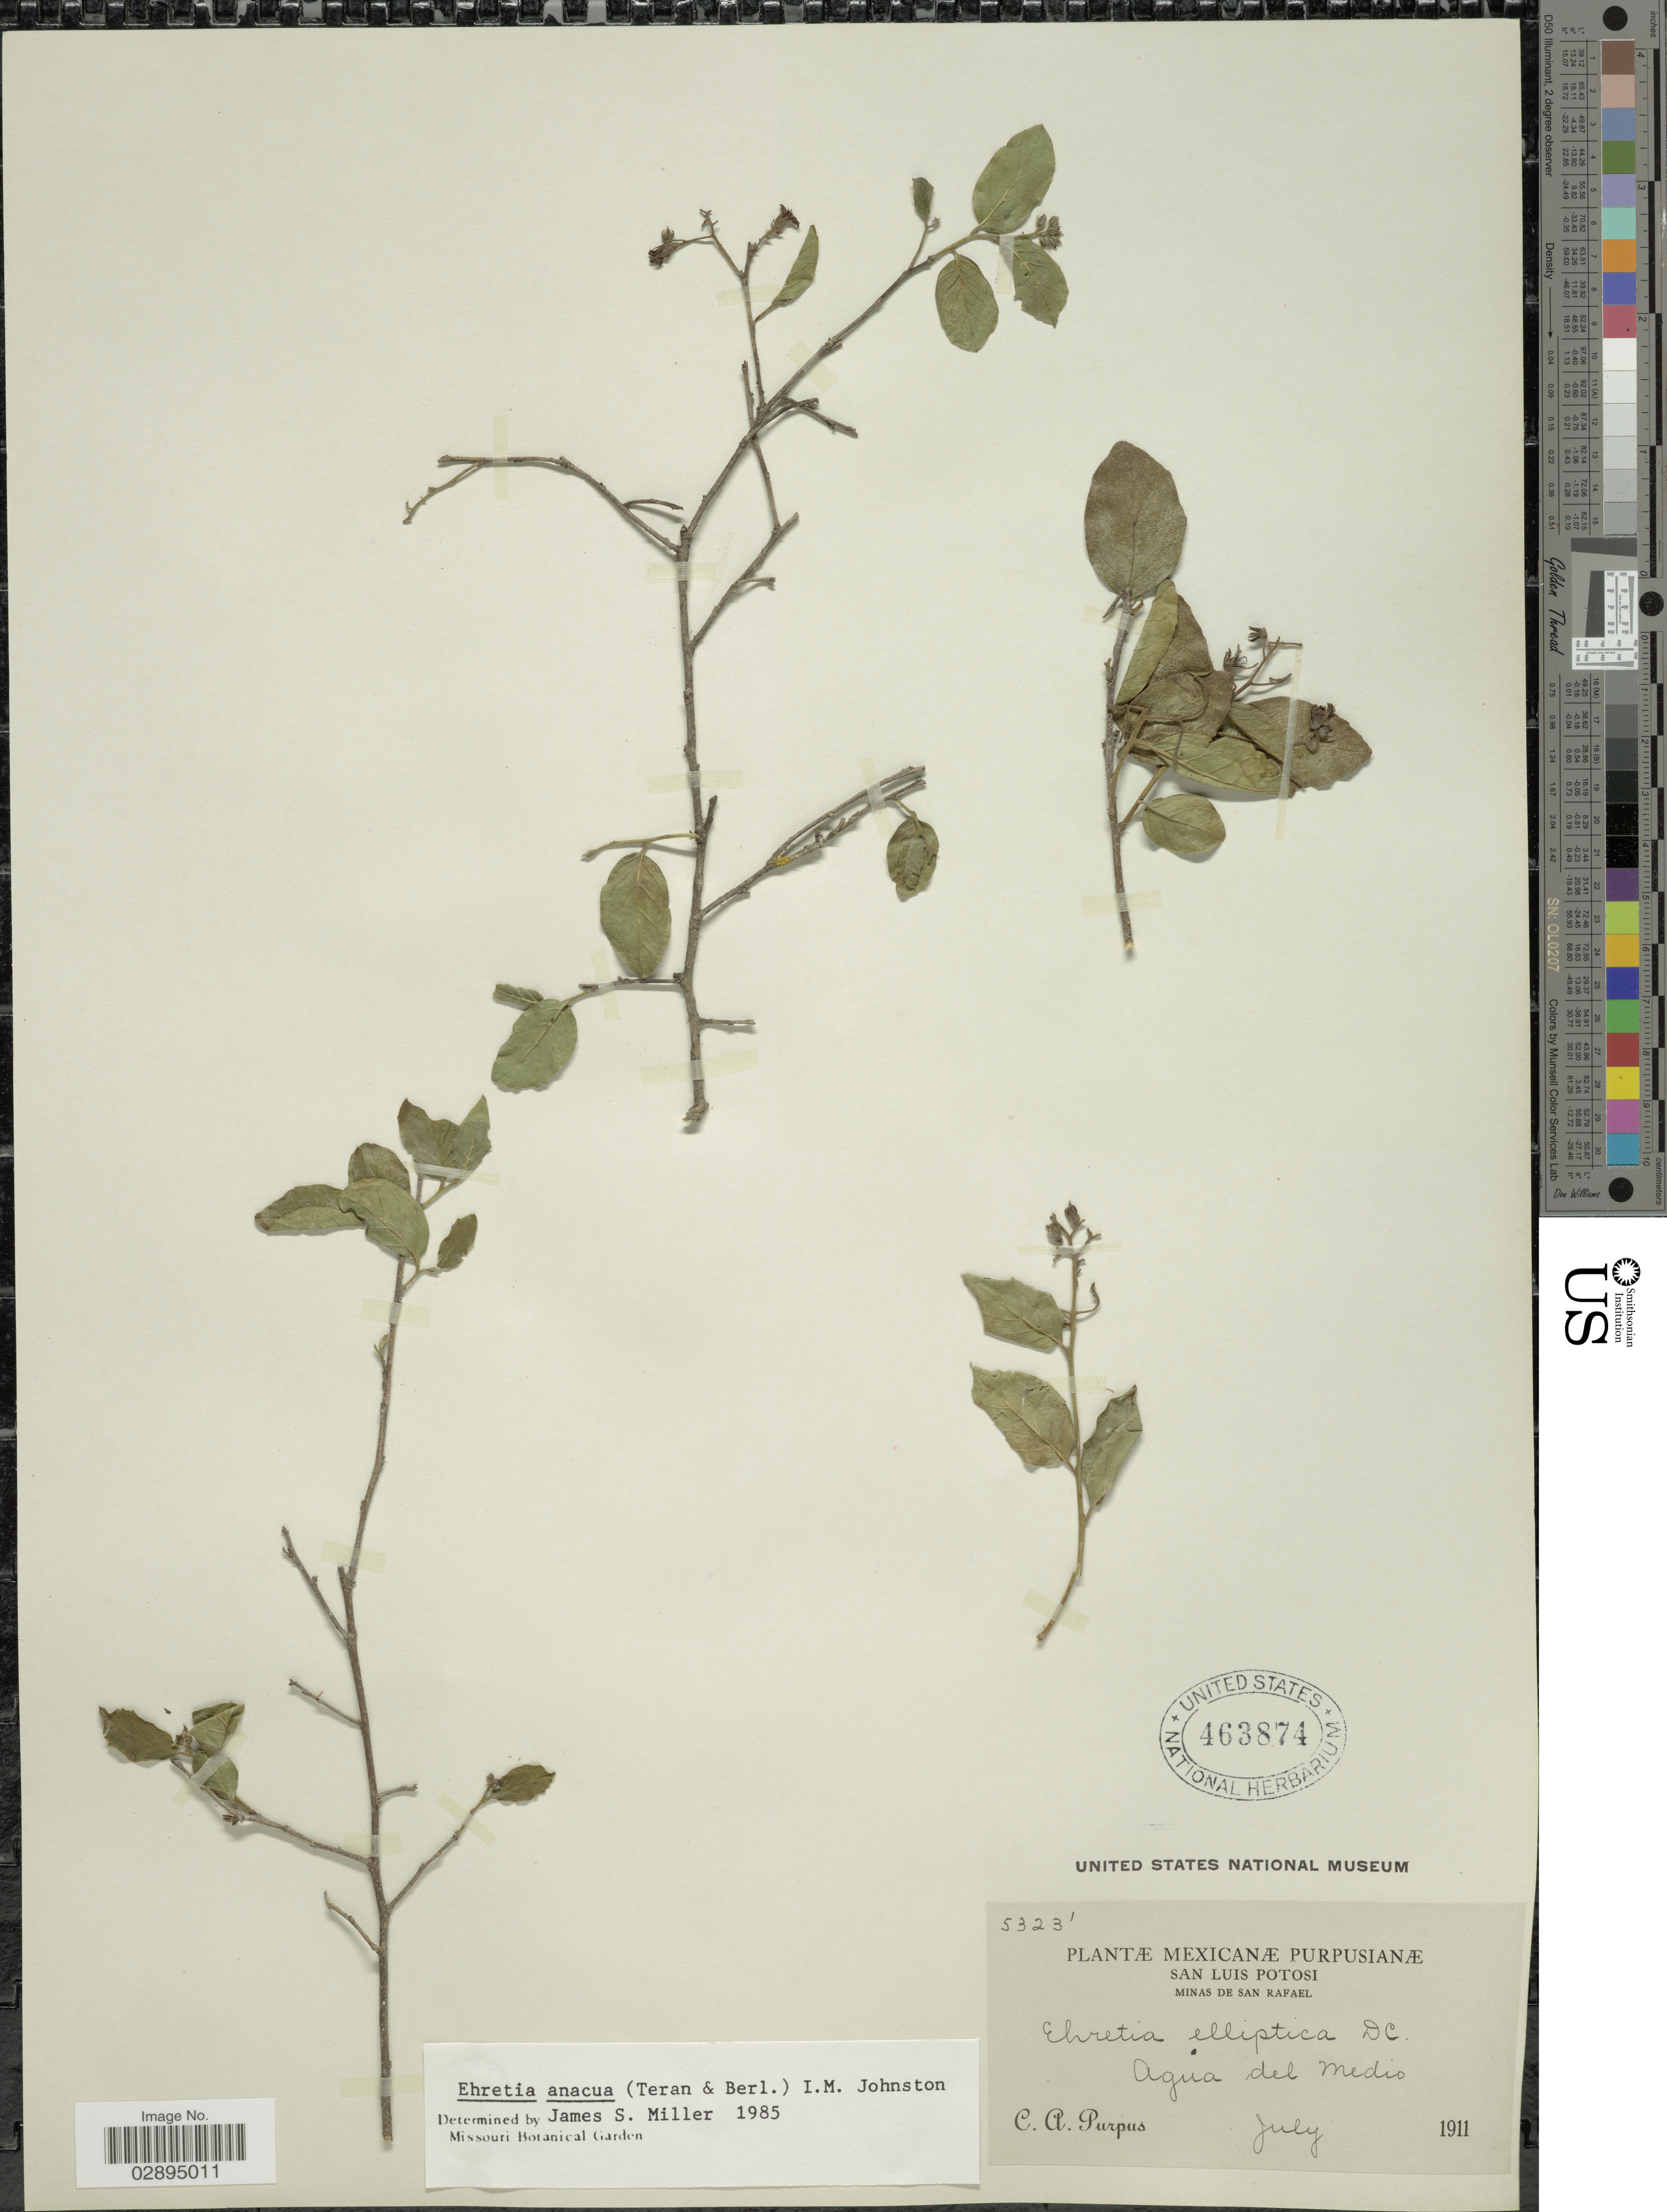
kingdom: Plantae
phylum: Tracheophyta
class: Magnoliopsida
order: Boraginales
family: Ehretiaceae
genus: Ehretia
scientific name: Ehretia anacua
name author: (Terán & Berland.) I.M. Johnst.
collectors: C. A. Purpus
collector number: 5323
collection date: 1911-07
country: Mexico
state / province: San Luis Potosí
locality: Minas de San Rafael. Agua del Medio.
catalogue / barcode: US 463874